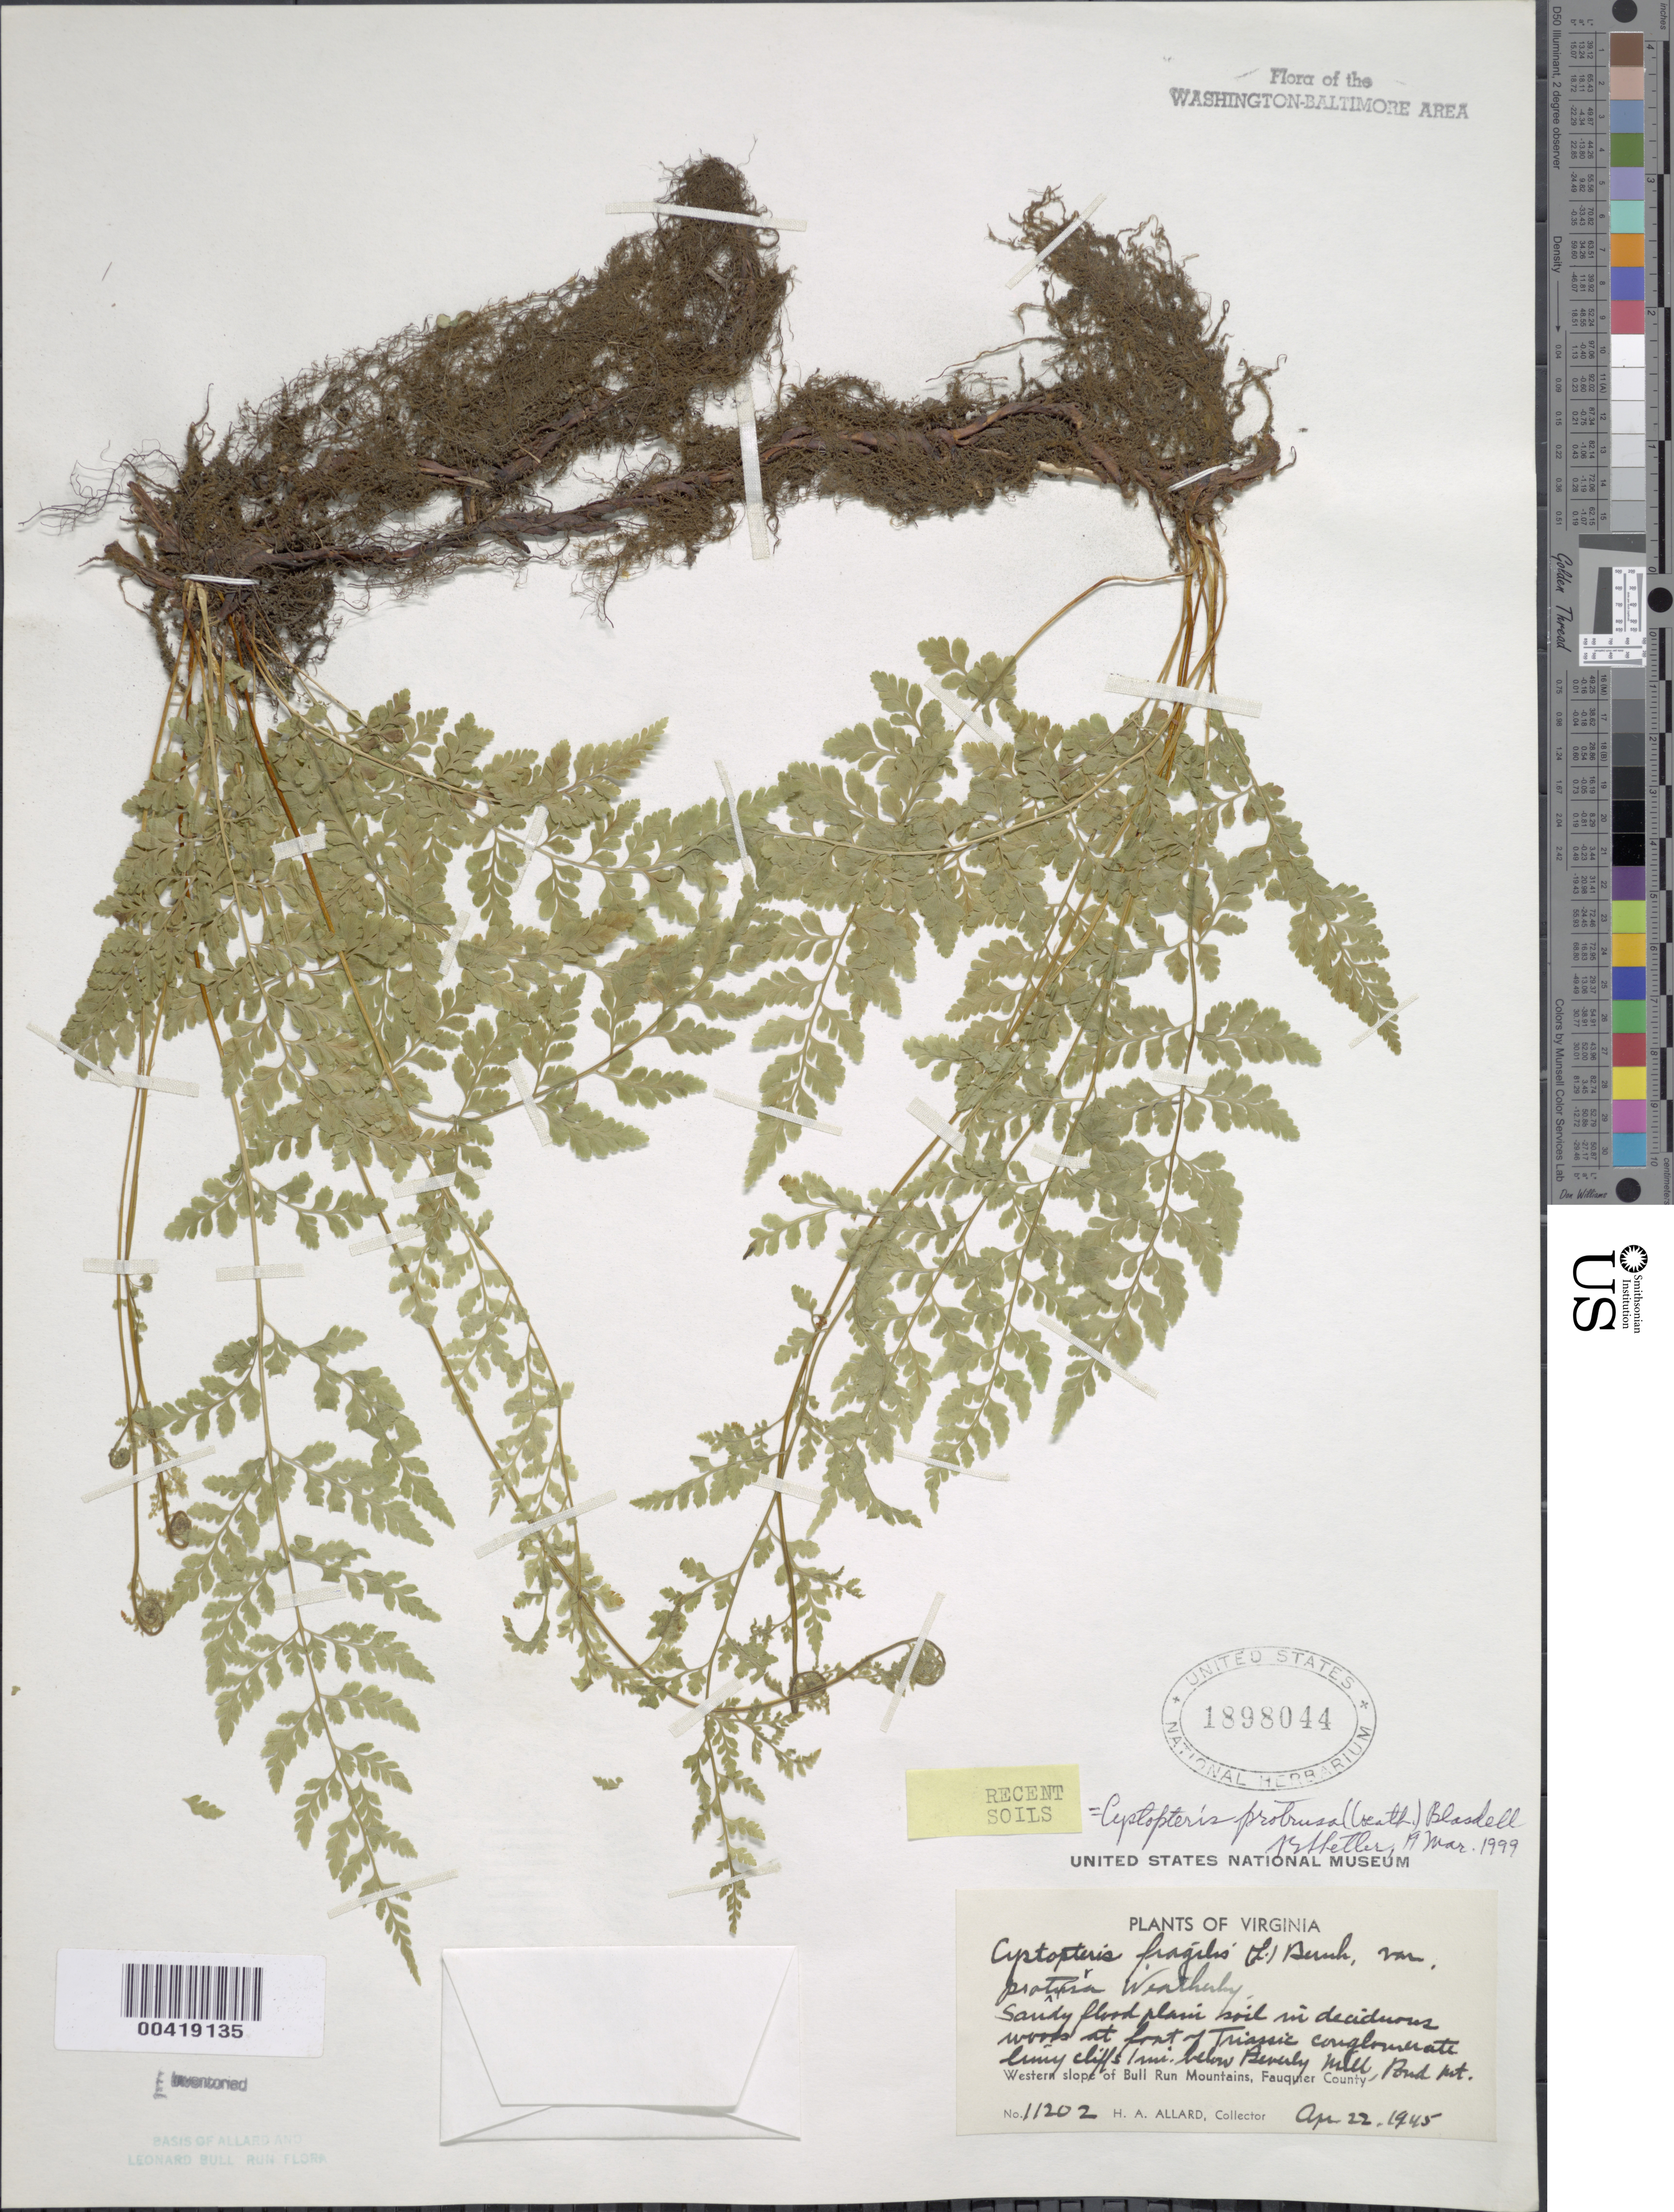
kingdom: Plantae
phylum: Tracheophyta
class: Polypodiopsida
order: Polypodiales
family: Cystopteridaceae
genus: Cystopteris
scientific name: Cystopteris utahensis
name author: Windham & Haufler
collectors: H. A. Allard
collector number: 11202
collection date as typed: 22 Apr 1945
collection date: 1945-04-22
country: United States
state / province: Virginia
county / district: Fauquier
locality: Below Beverly Mill, Pond Mountains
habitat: Sandy flood plain soil in dedicuous woods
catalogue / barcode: US 1898044